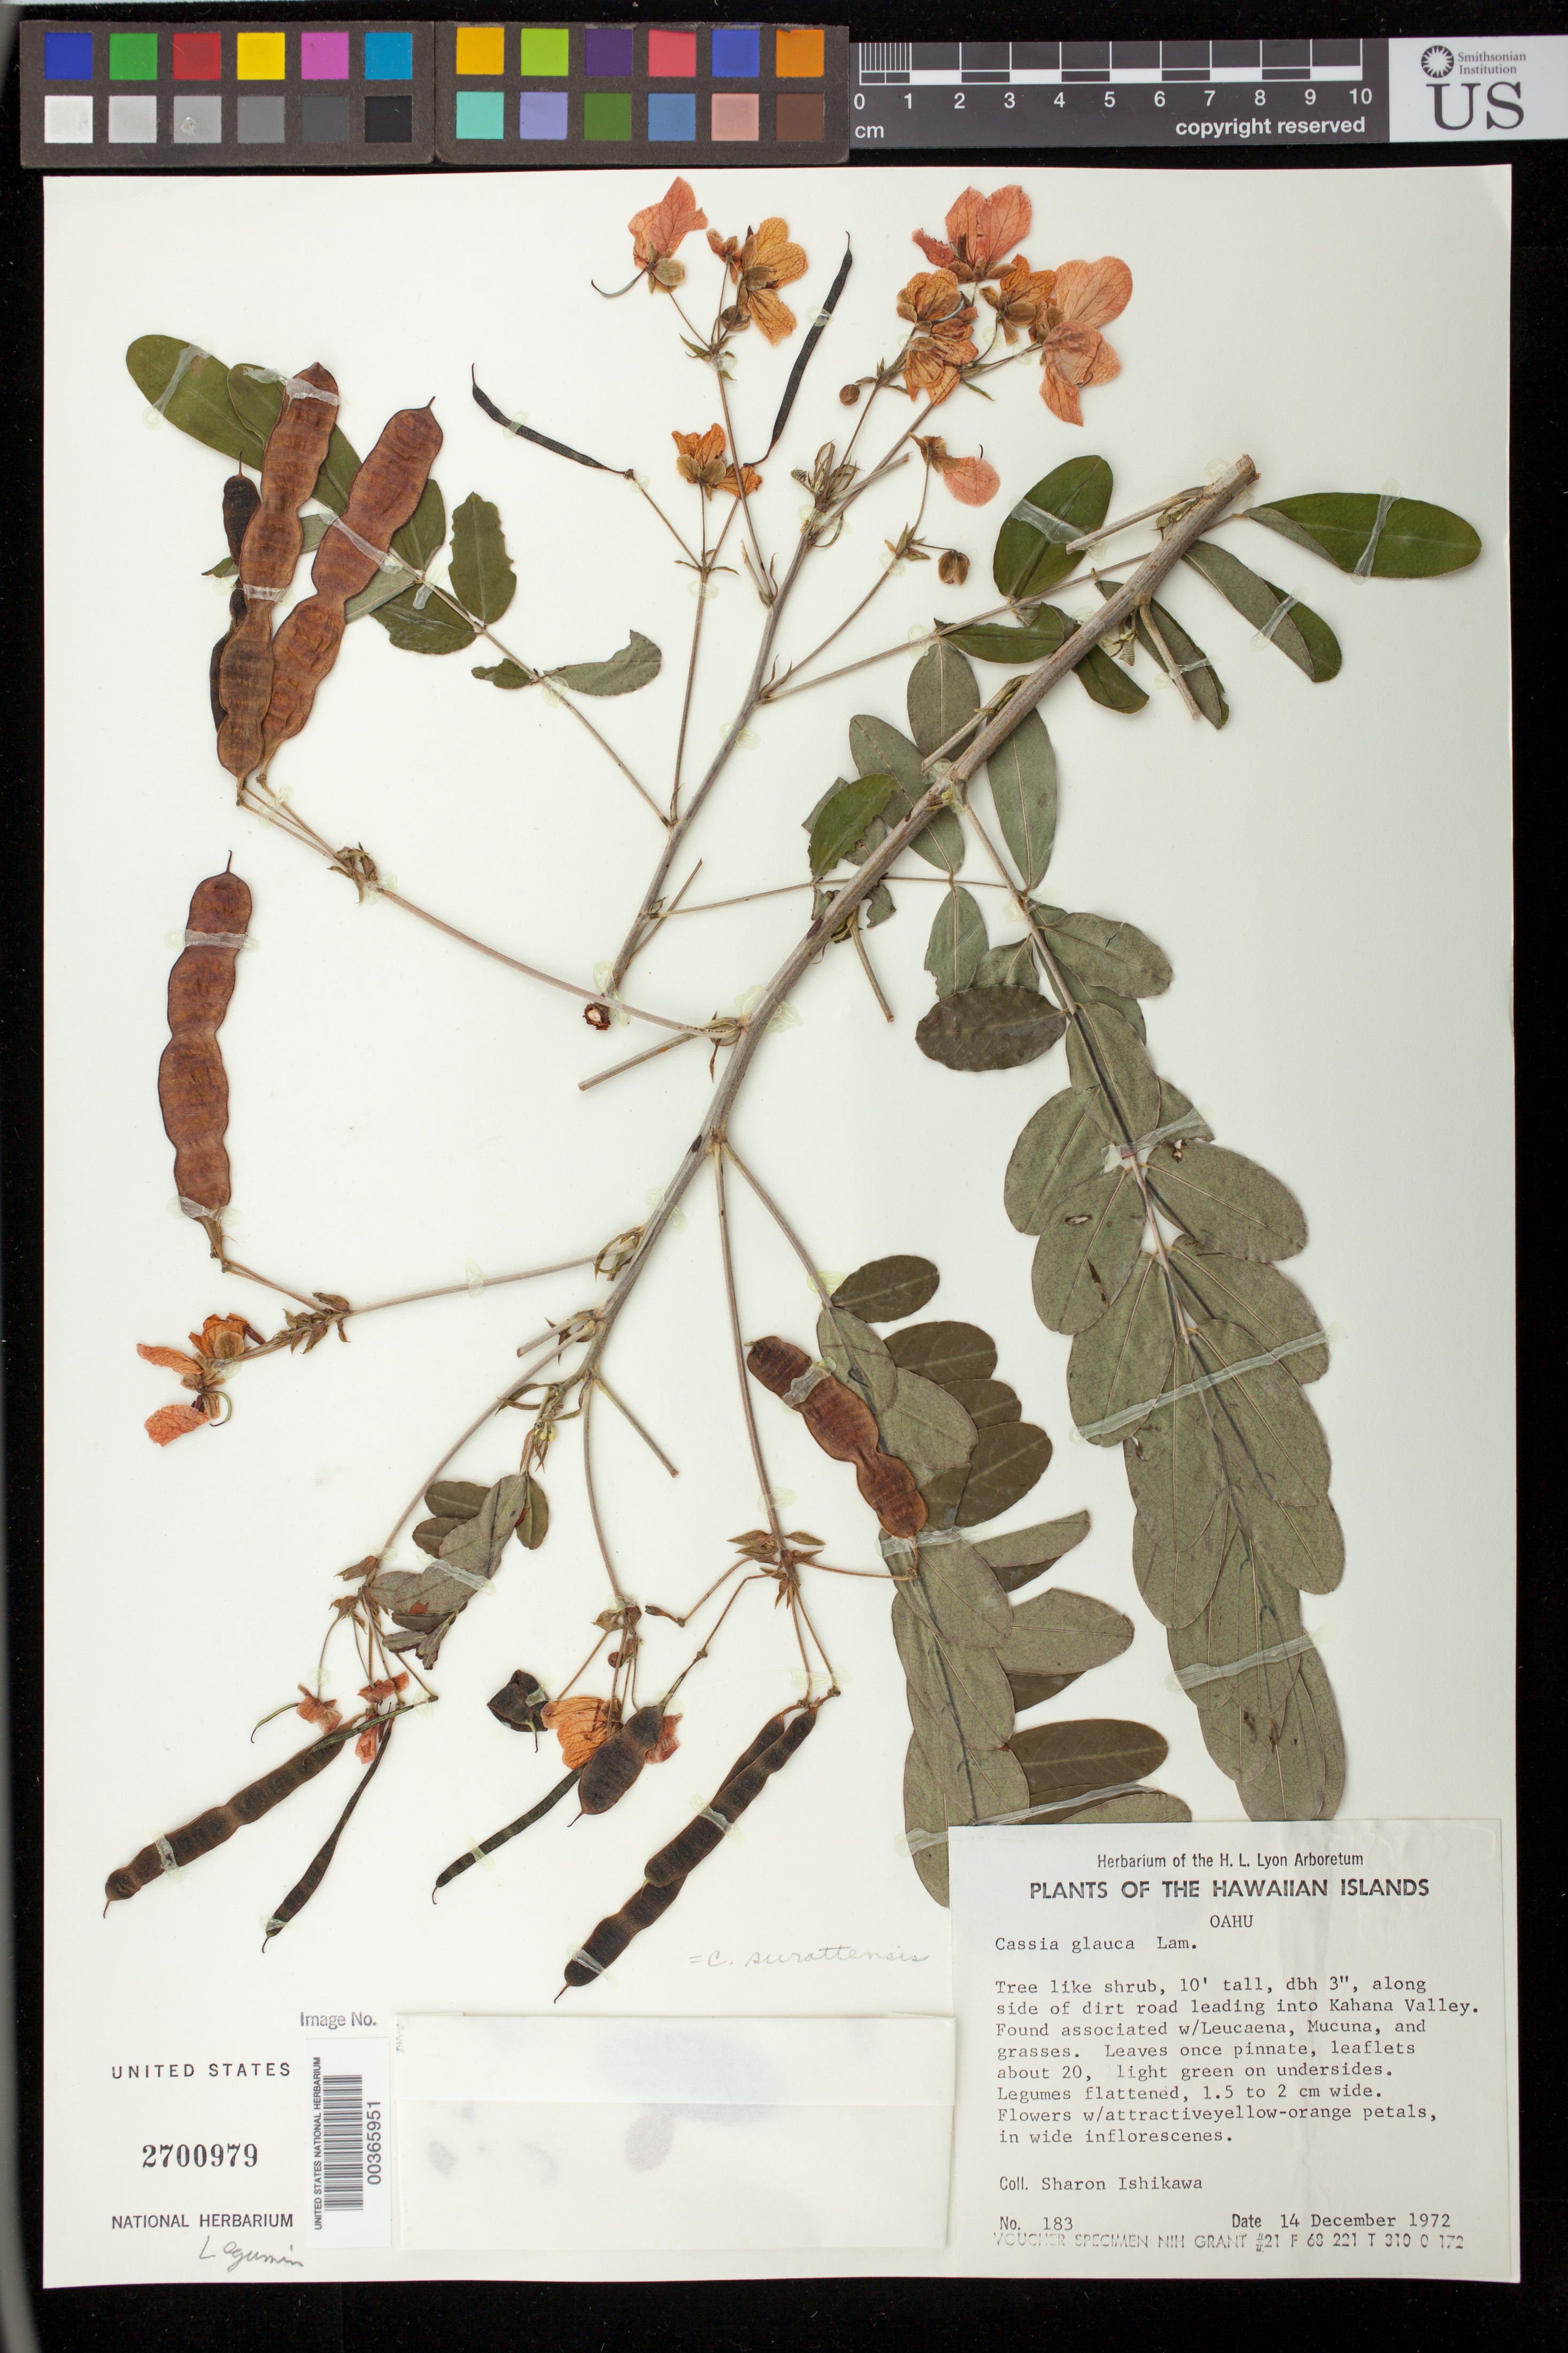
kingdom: Plantae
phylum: Tracheophyta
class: Magnoliopsida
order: Fabales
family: Fabaceae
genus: Senna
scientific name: Senna surattensis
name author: (Burm. f.) H.S. Irwin & Barneby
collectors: S. Ishikawa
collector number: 183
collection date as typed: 14 Dec 1972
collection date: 1972-12-14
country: United States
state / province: Hawaii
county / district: Honolulu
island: Oahu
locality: Along side of dirt road leading to kahana valey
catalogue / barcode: US 2700979